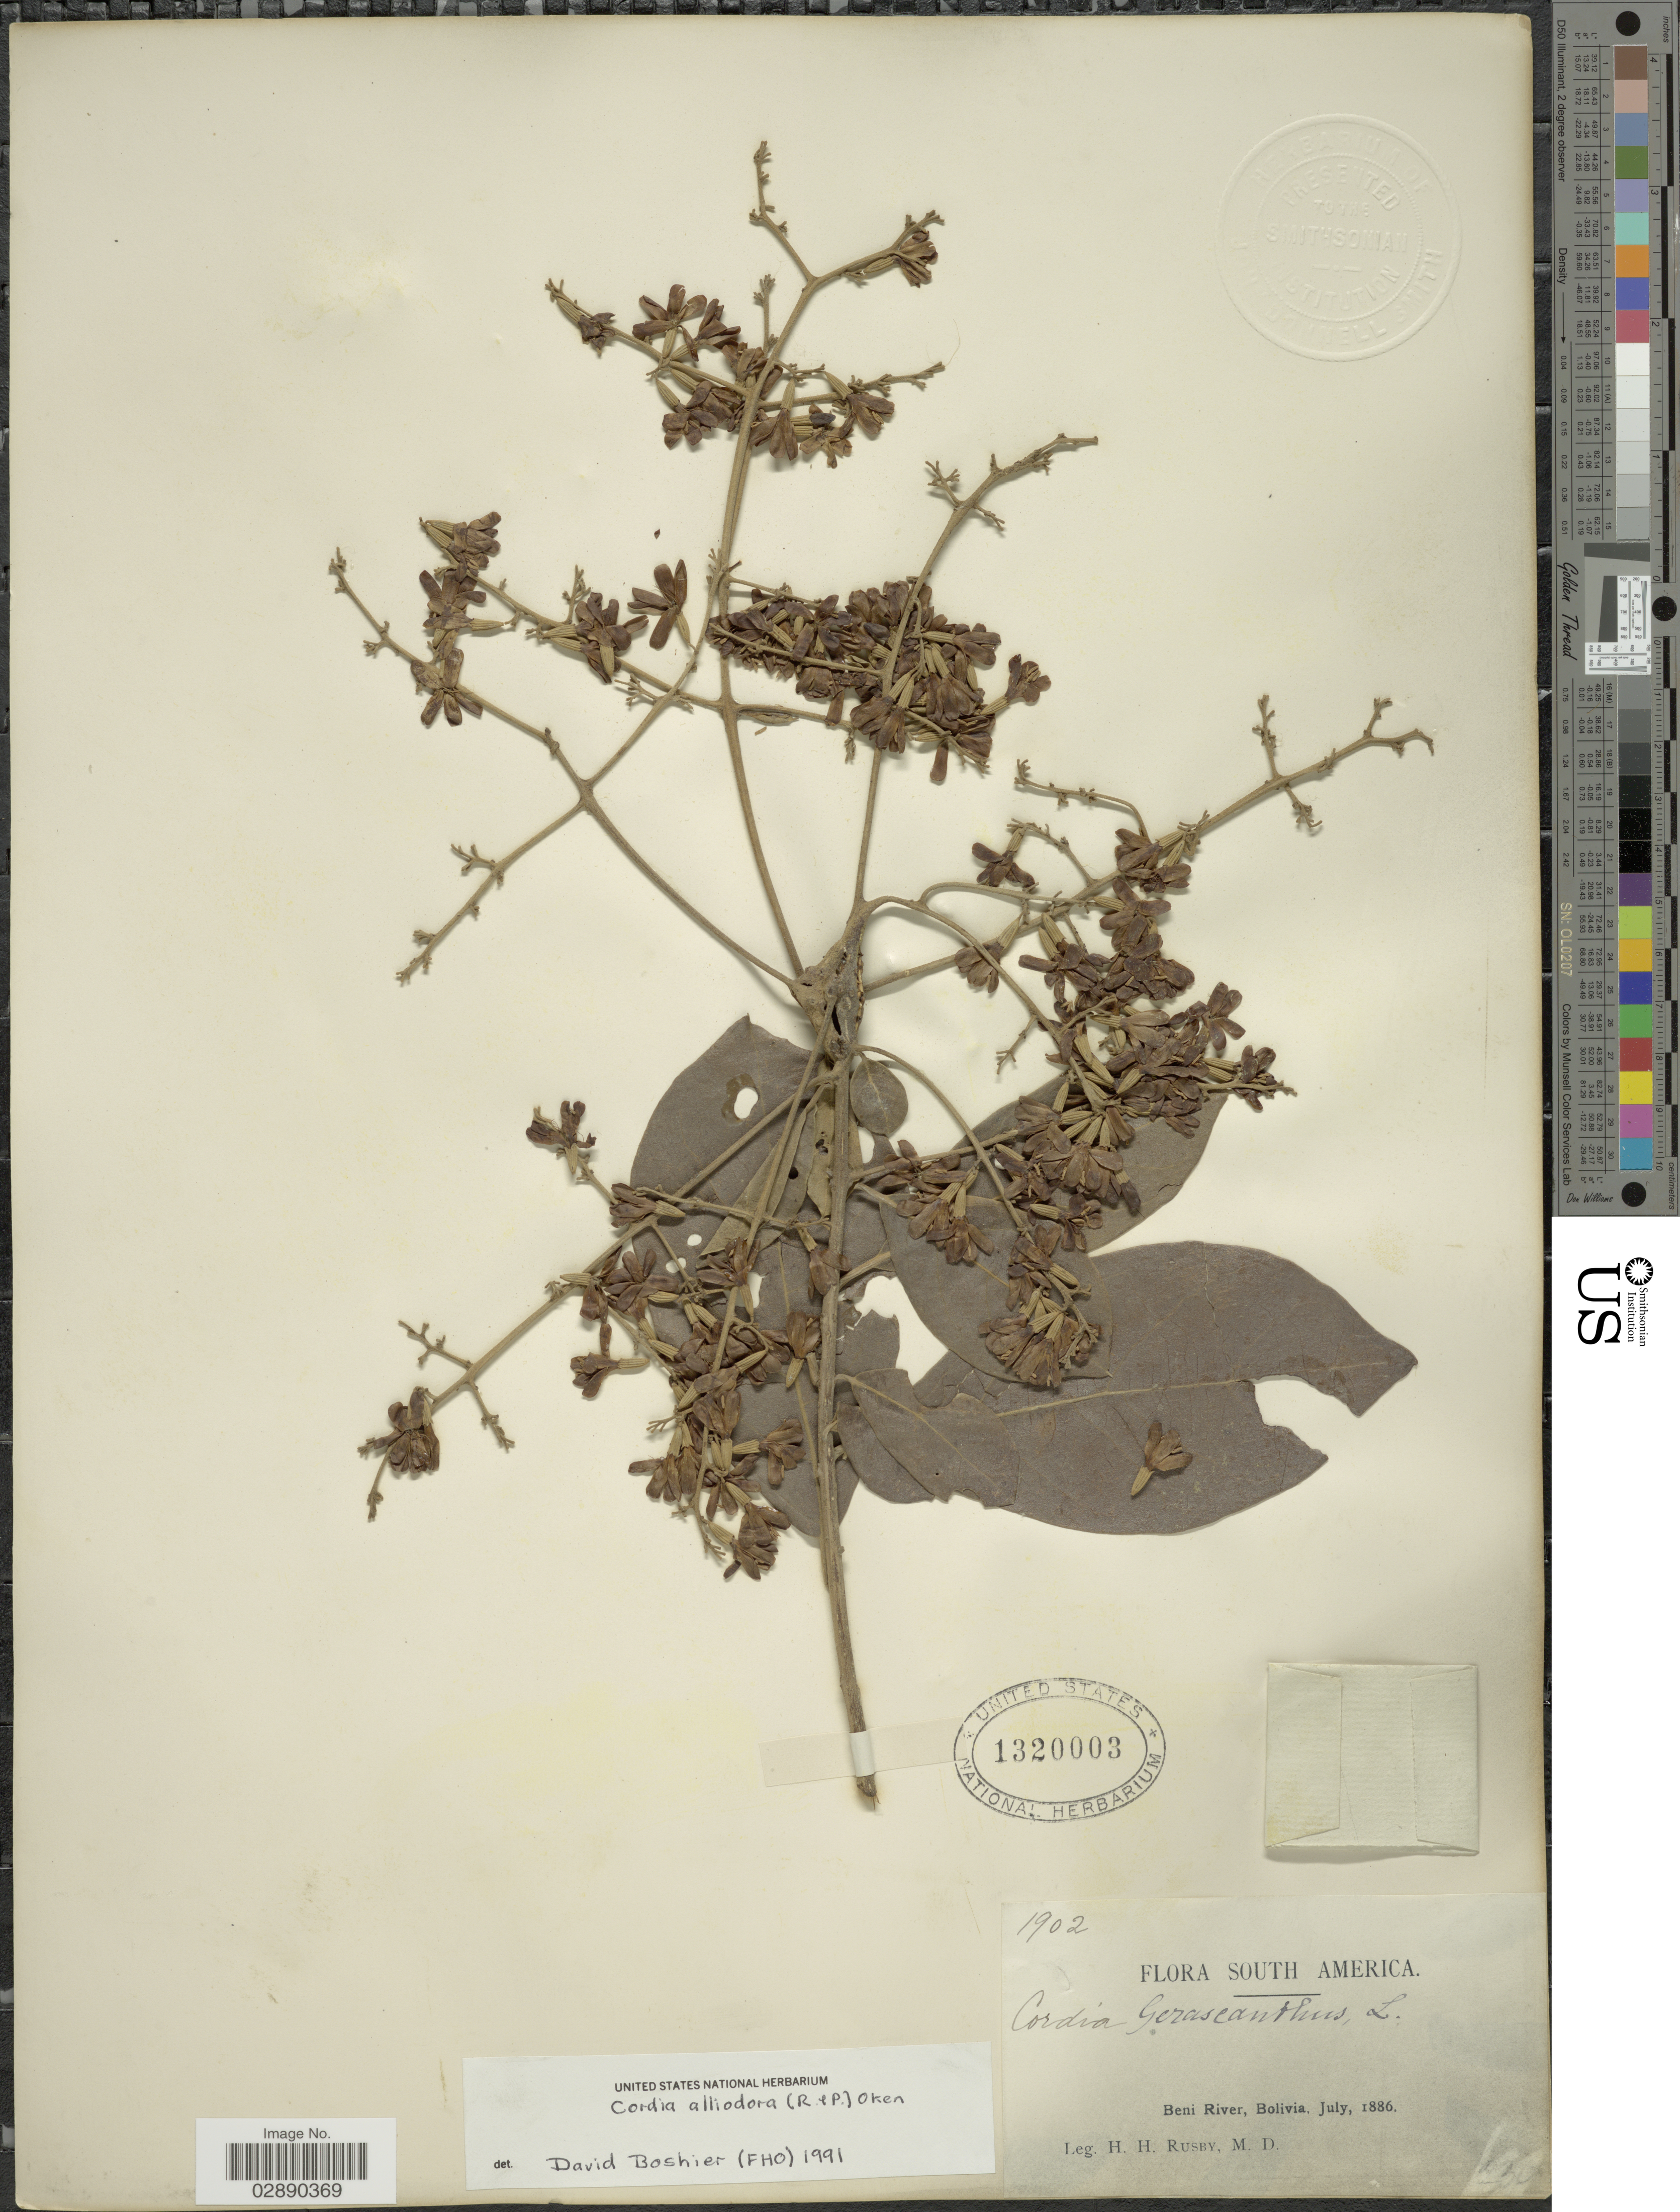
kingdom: Plantae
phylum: Tracheophyta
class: Magnoliopsida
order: Boraginales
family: Cordiaceae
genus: Cordia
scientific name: Cordia alliodora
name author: (Ruiz & Pav.) Oken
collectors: H. H. Rusby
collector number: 1902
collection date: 1886-07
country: Bolivia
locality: Beni River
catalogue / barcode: US 1320003